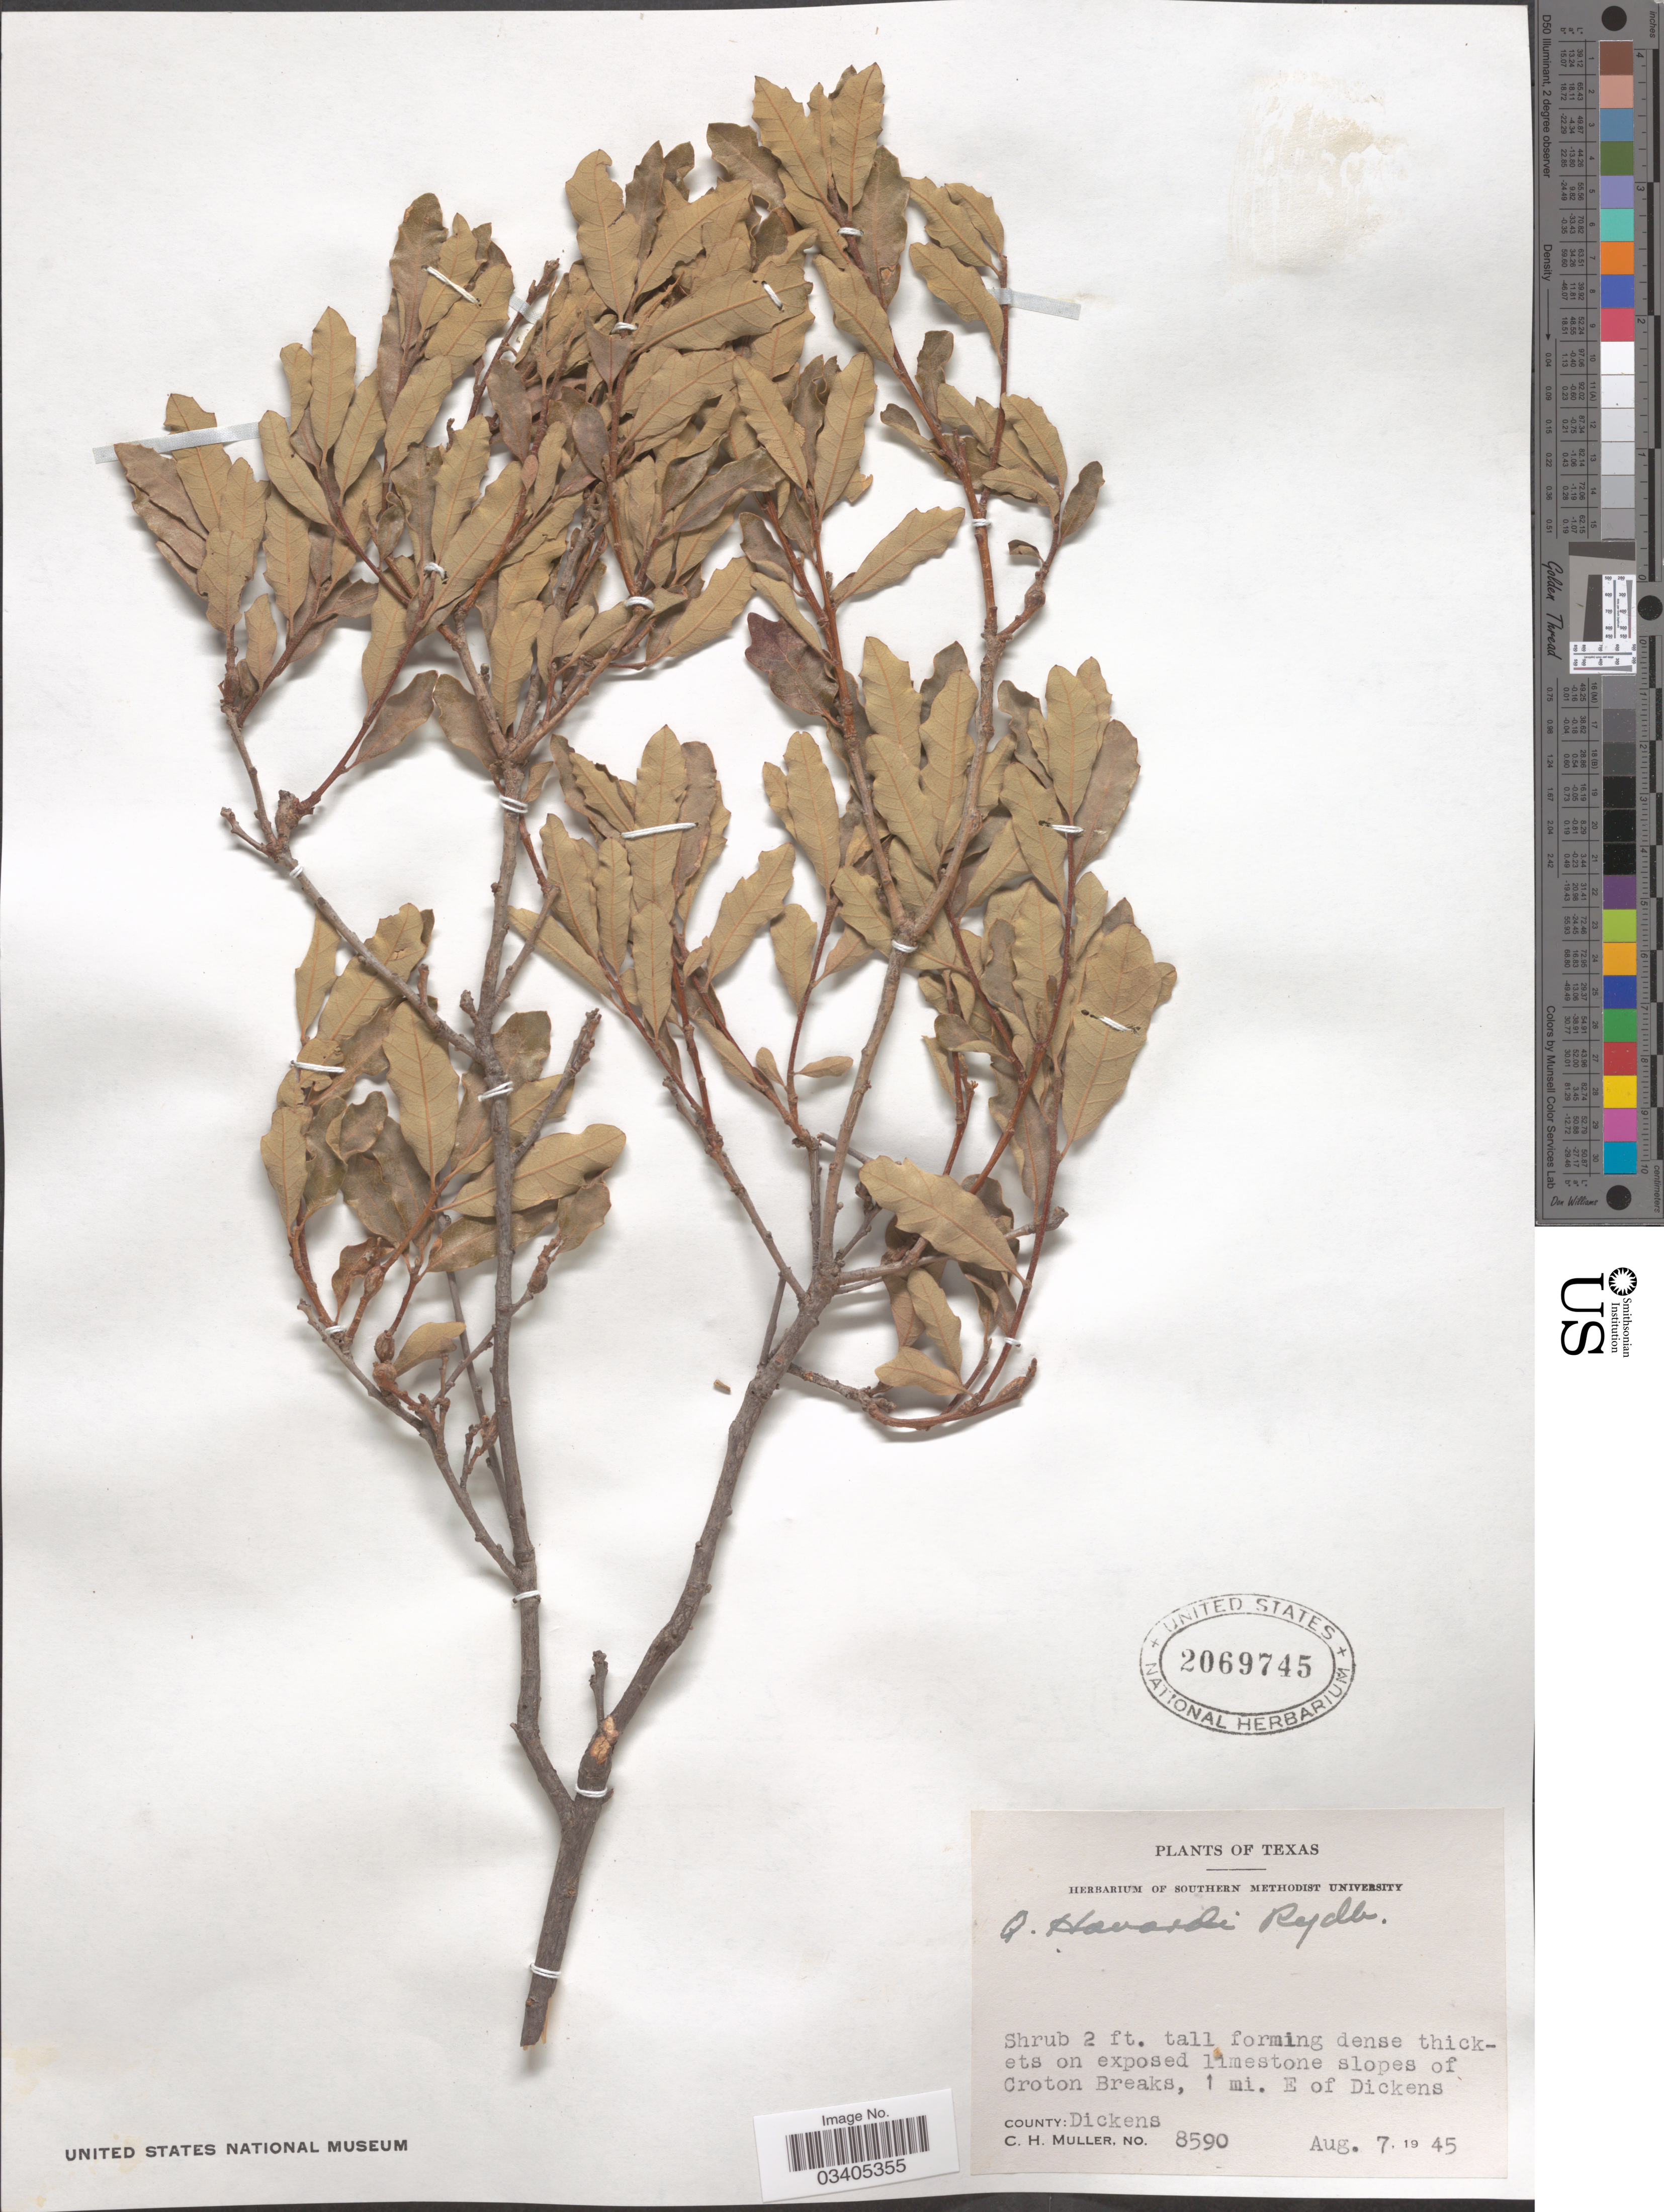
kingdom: Plantae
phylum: Tracheophyta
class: Magnoliopsida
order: Fagales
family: Fagaceae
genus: Quercus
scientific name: Quercus havardii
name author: Rydb.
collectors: C. H. Mueller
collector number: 8590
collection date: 1945-08-07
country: United States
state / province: Texas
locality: On exposed limestone slopes of Croton Breaks, 1 mi. E of Dickens. County: Dickens.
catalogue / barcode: US 2069745